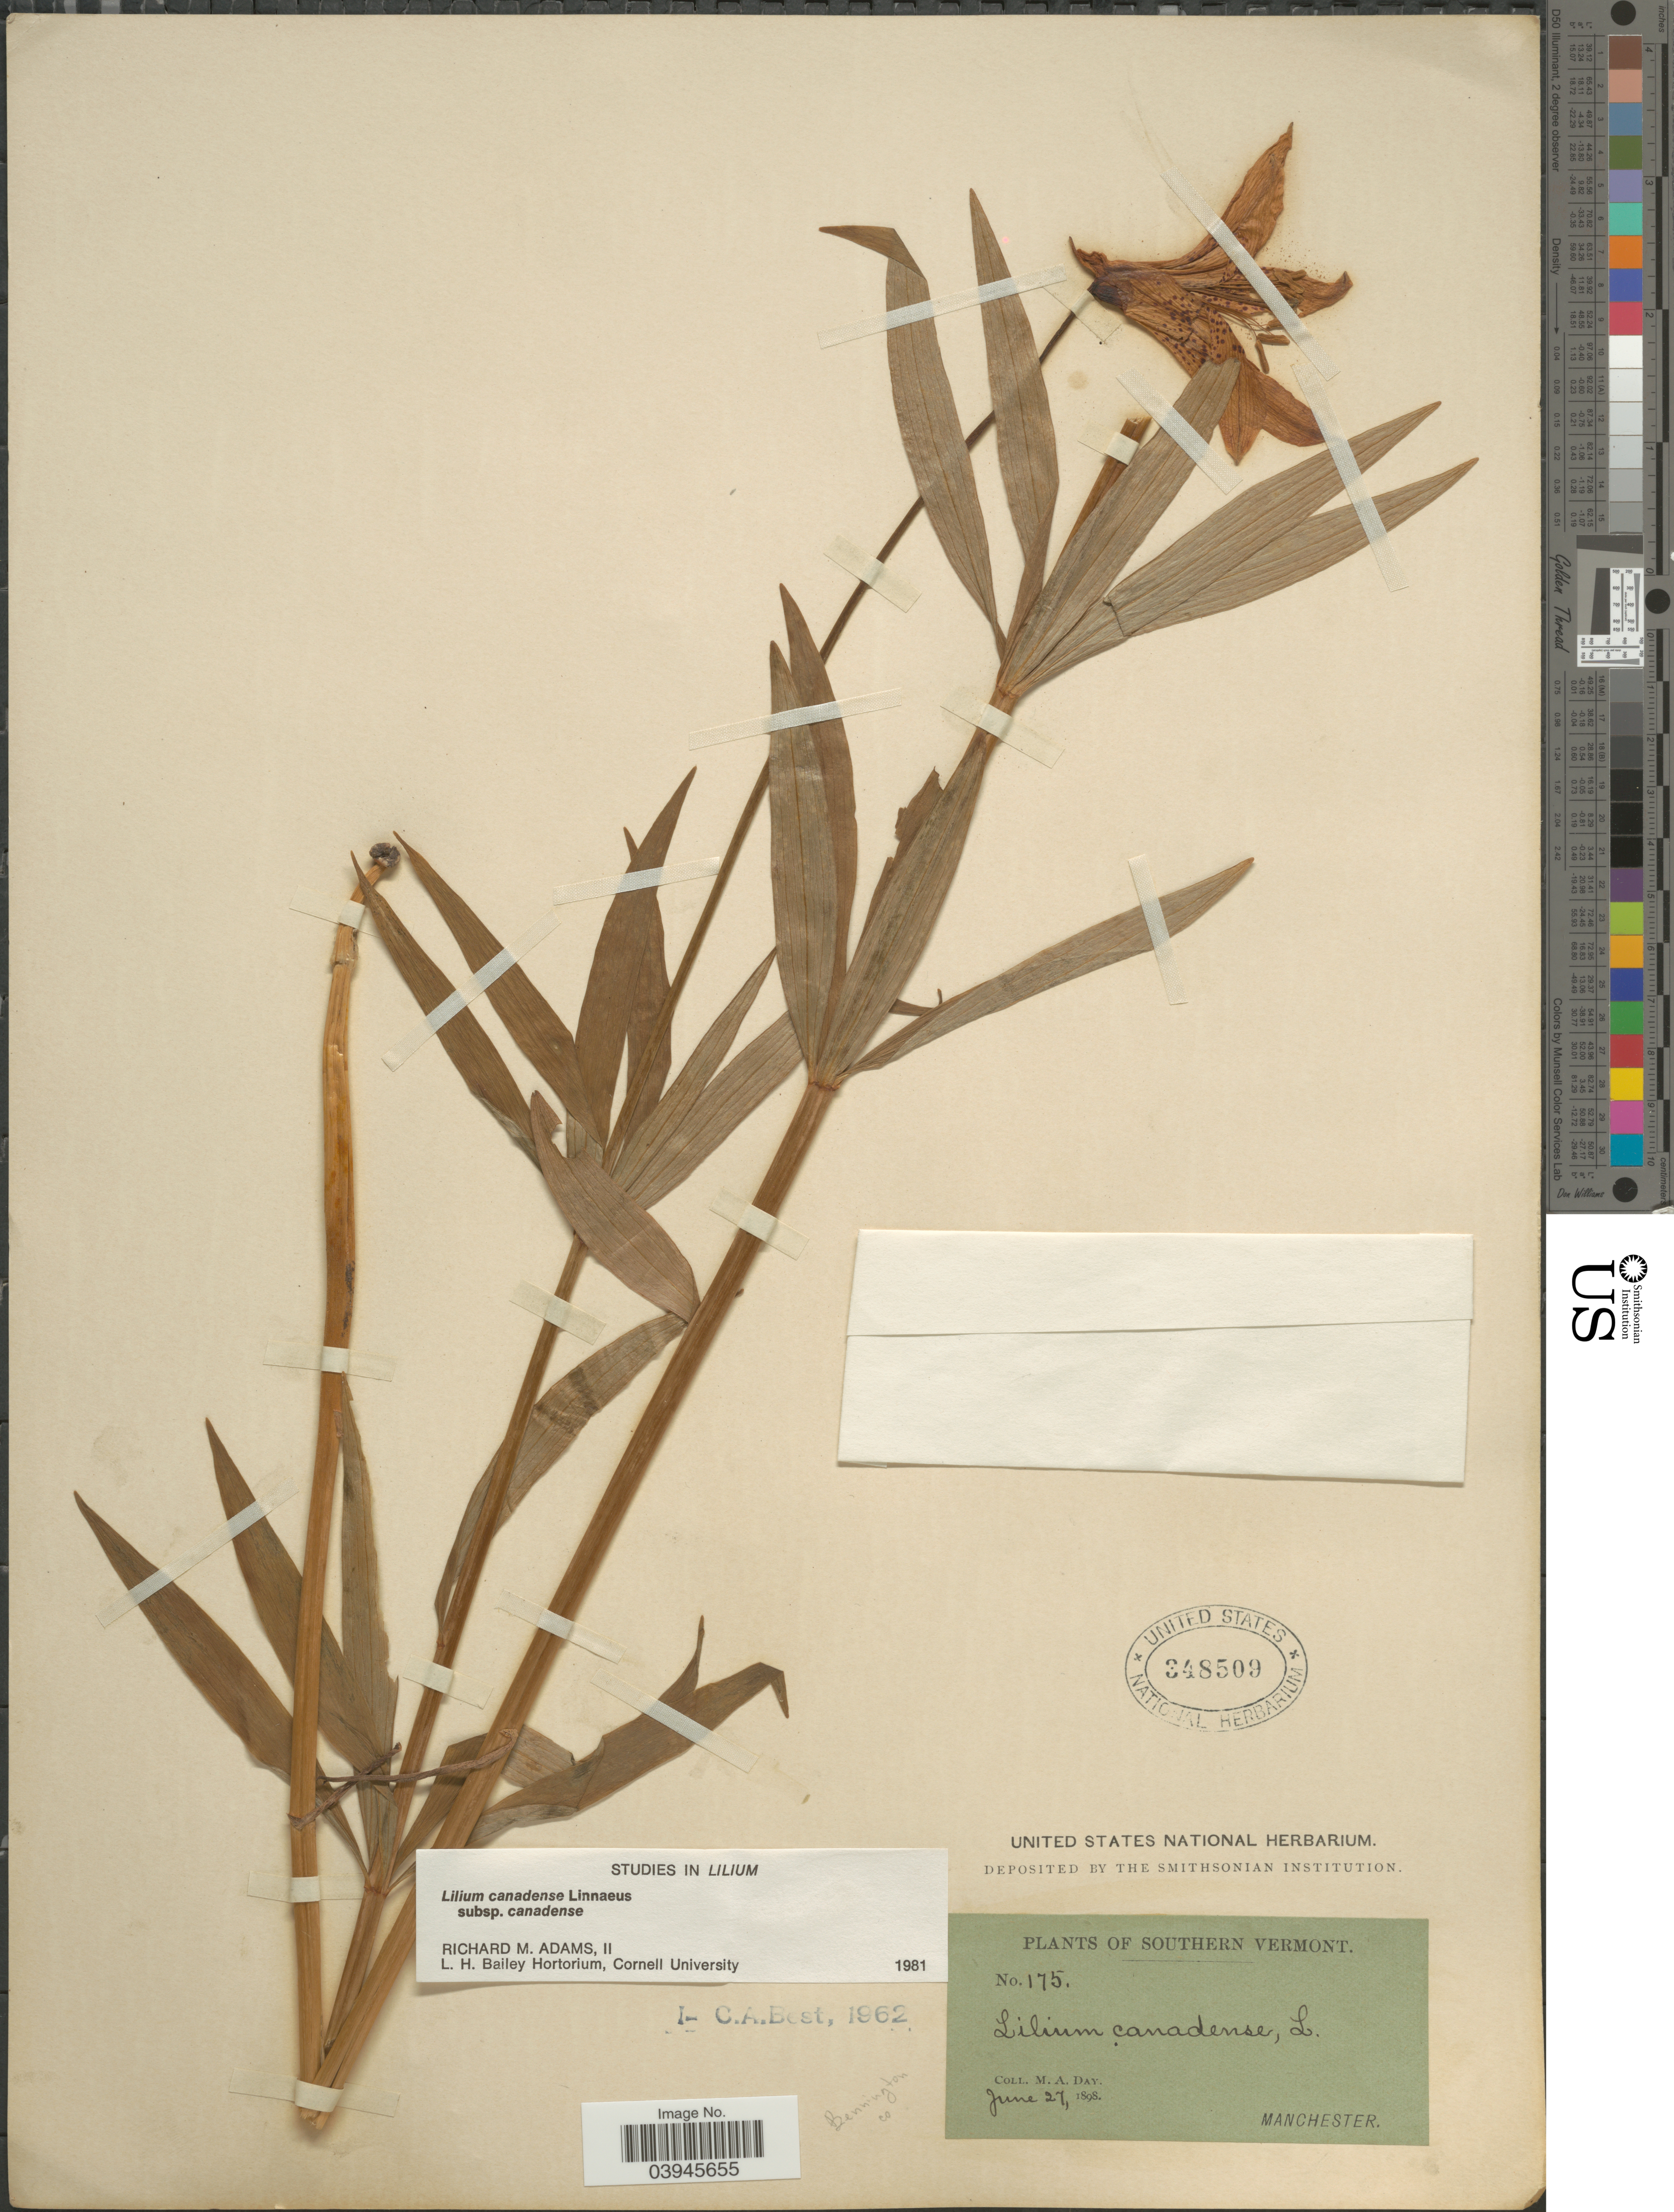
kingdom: Plantae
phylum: Tracheophyta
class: Liliopsida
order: Liliales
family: Liliaceae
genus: Lilium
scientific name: Lilium canadense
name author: L.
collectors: M. Day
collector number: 175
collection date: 1898-06-27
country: United States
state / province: Vermont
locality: Southern Vermont. Manchester. Bennington co.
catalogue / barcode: US 348509